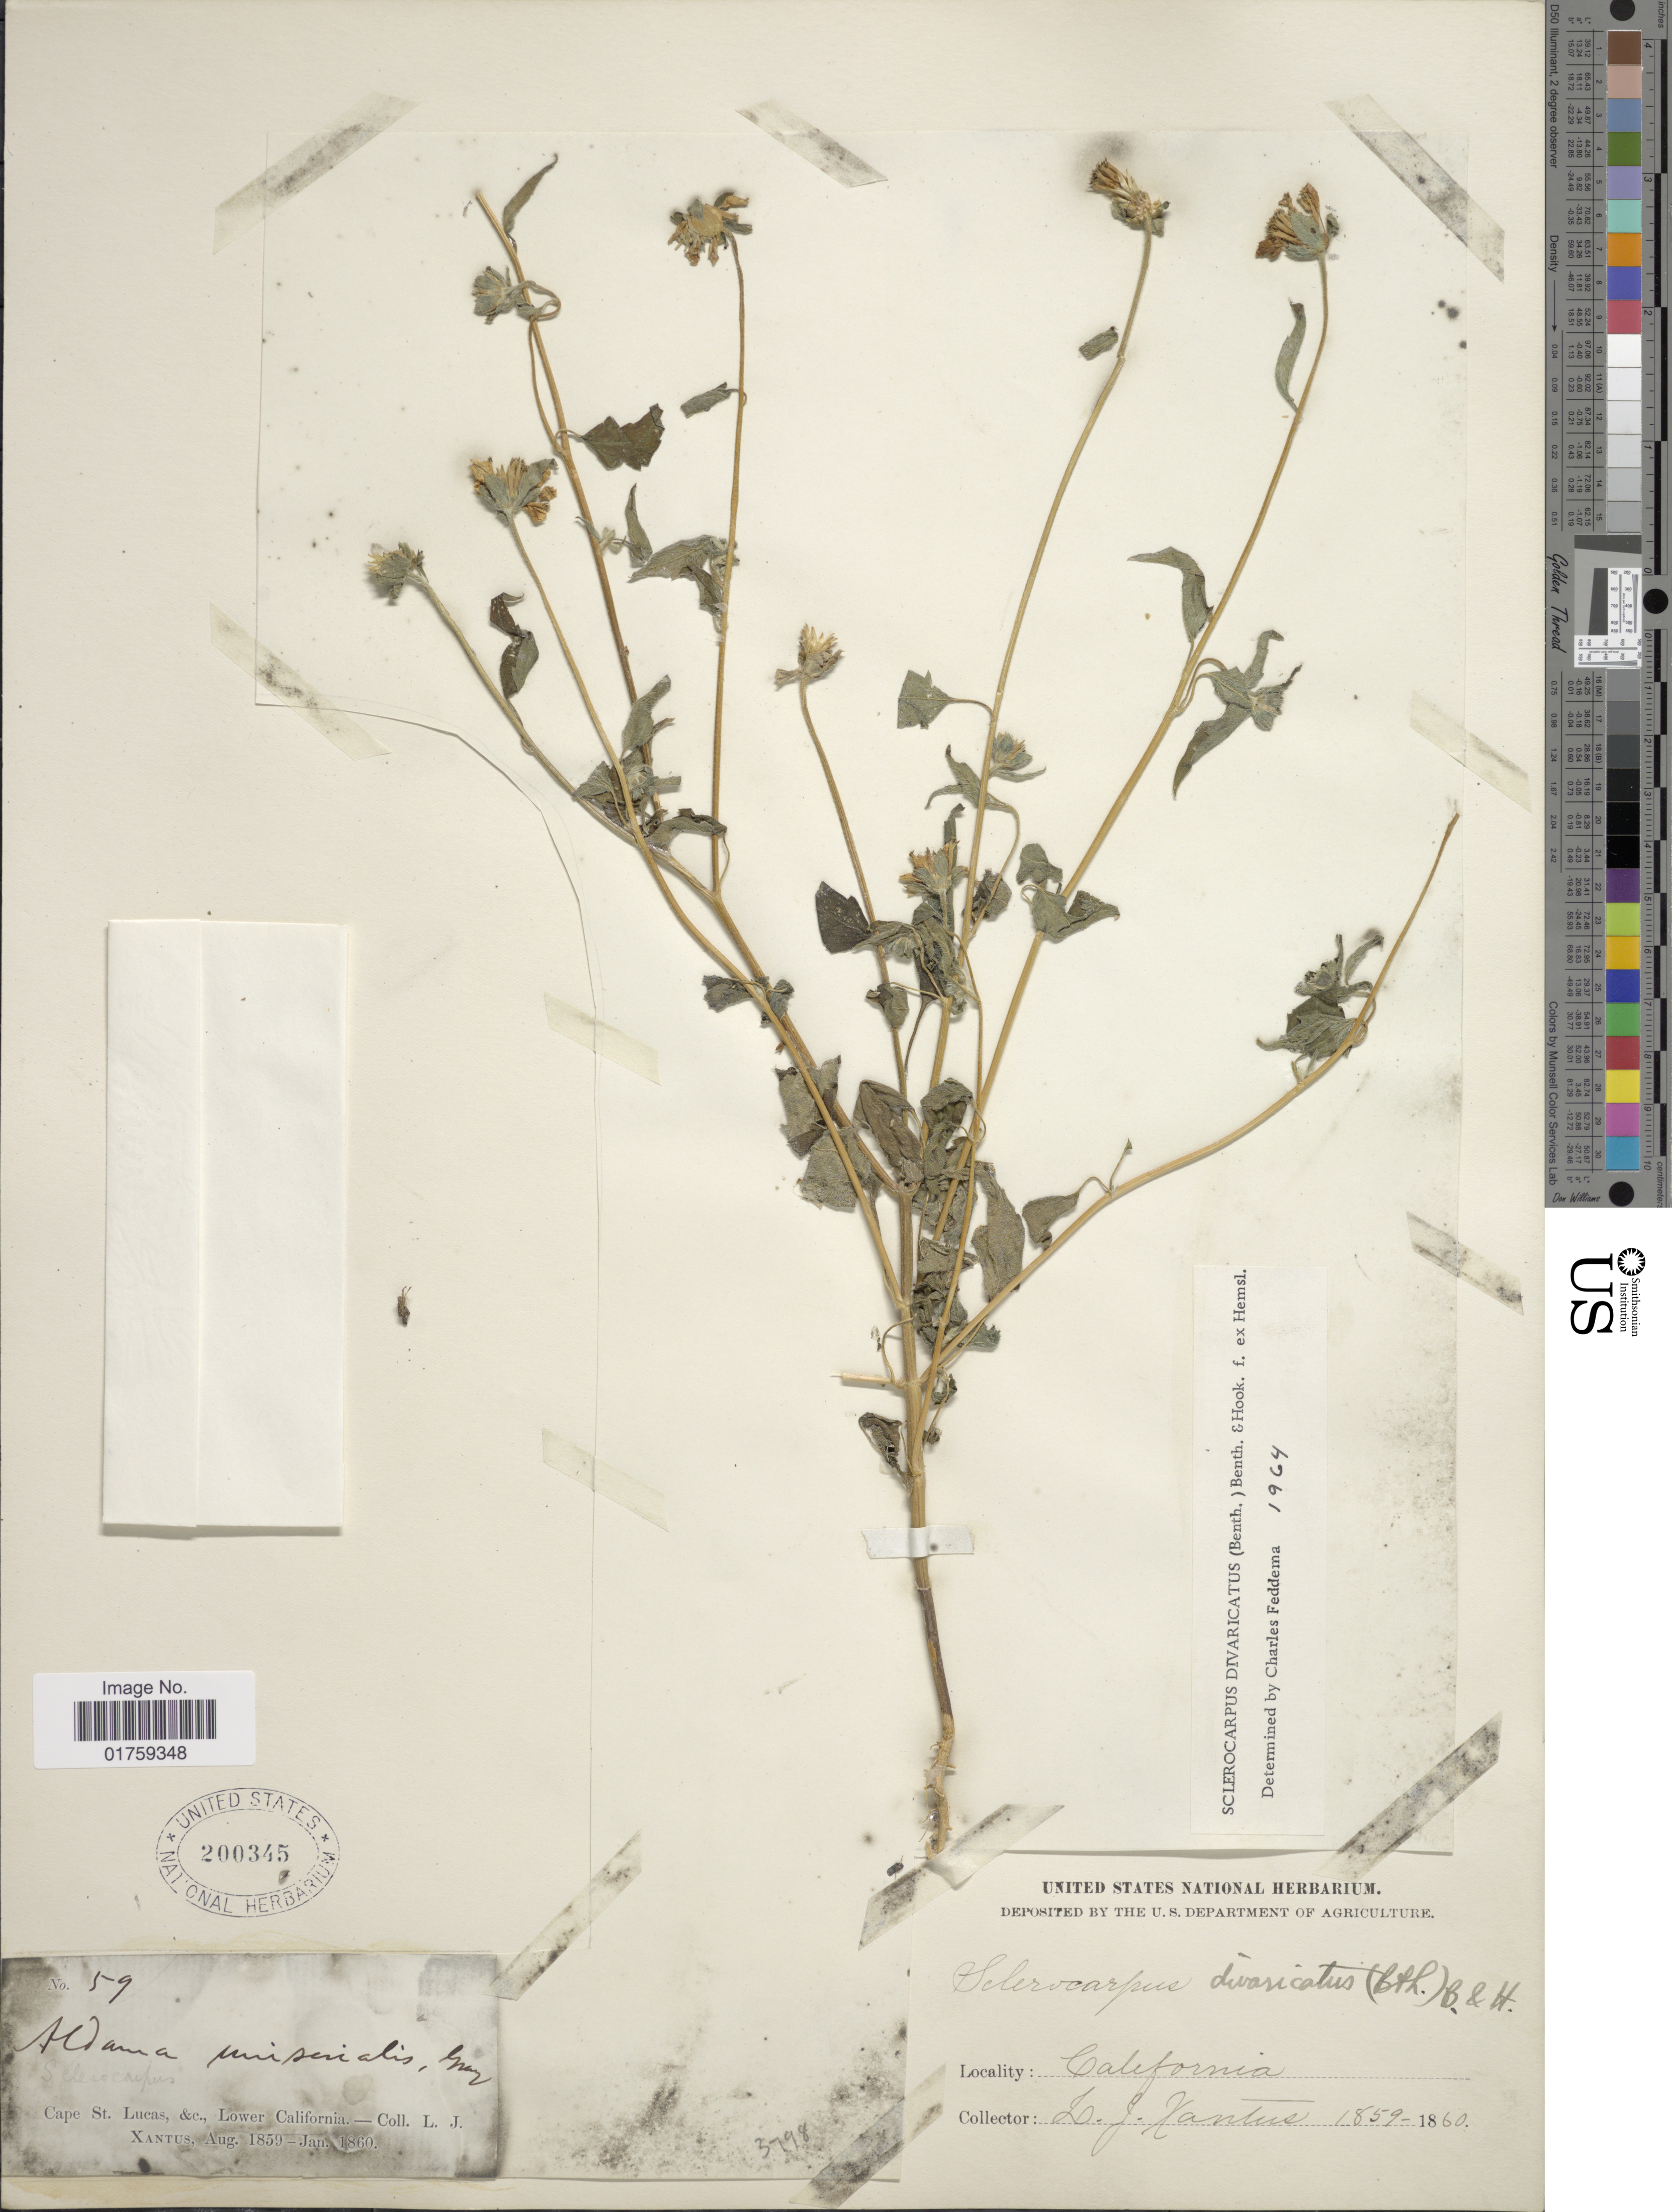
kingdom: Plantae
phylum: Tracheophyta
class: Magnoliopsida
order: Asterales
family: Asteraceae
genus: Sclerocarpus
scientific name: Sclerocarpus divaricatus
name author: (Benth.) Benth. & Hook. f. ex Hemsl.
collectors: L. J. Xantus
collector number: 59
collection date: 1859-08/1860-01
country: Mexico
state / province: Baja California Sur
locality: Cape St. Lucas, &c., Lower California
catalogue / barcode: US 200345